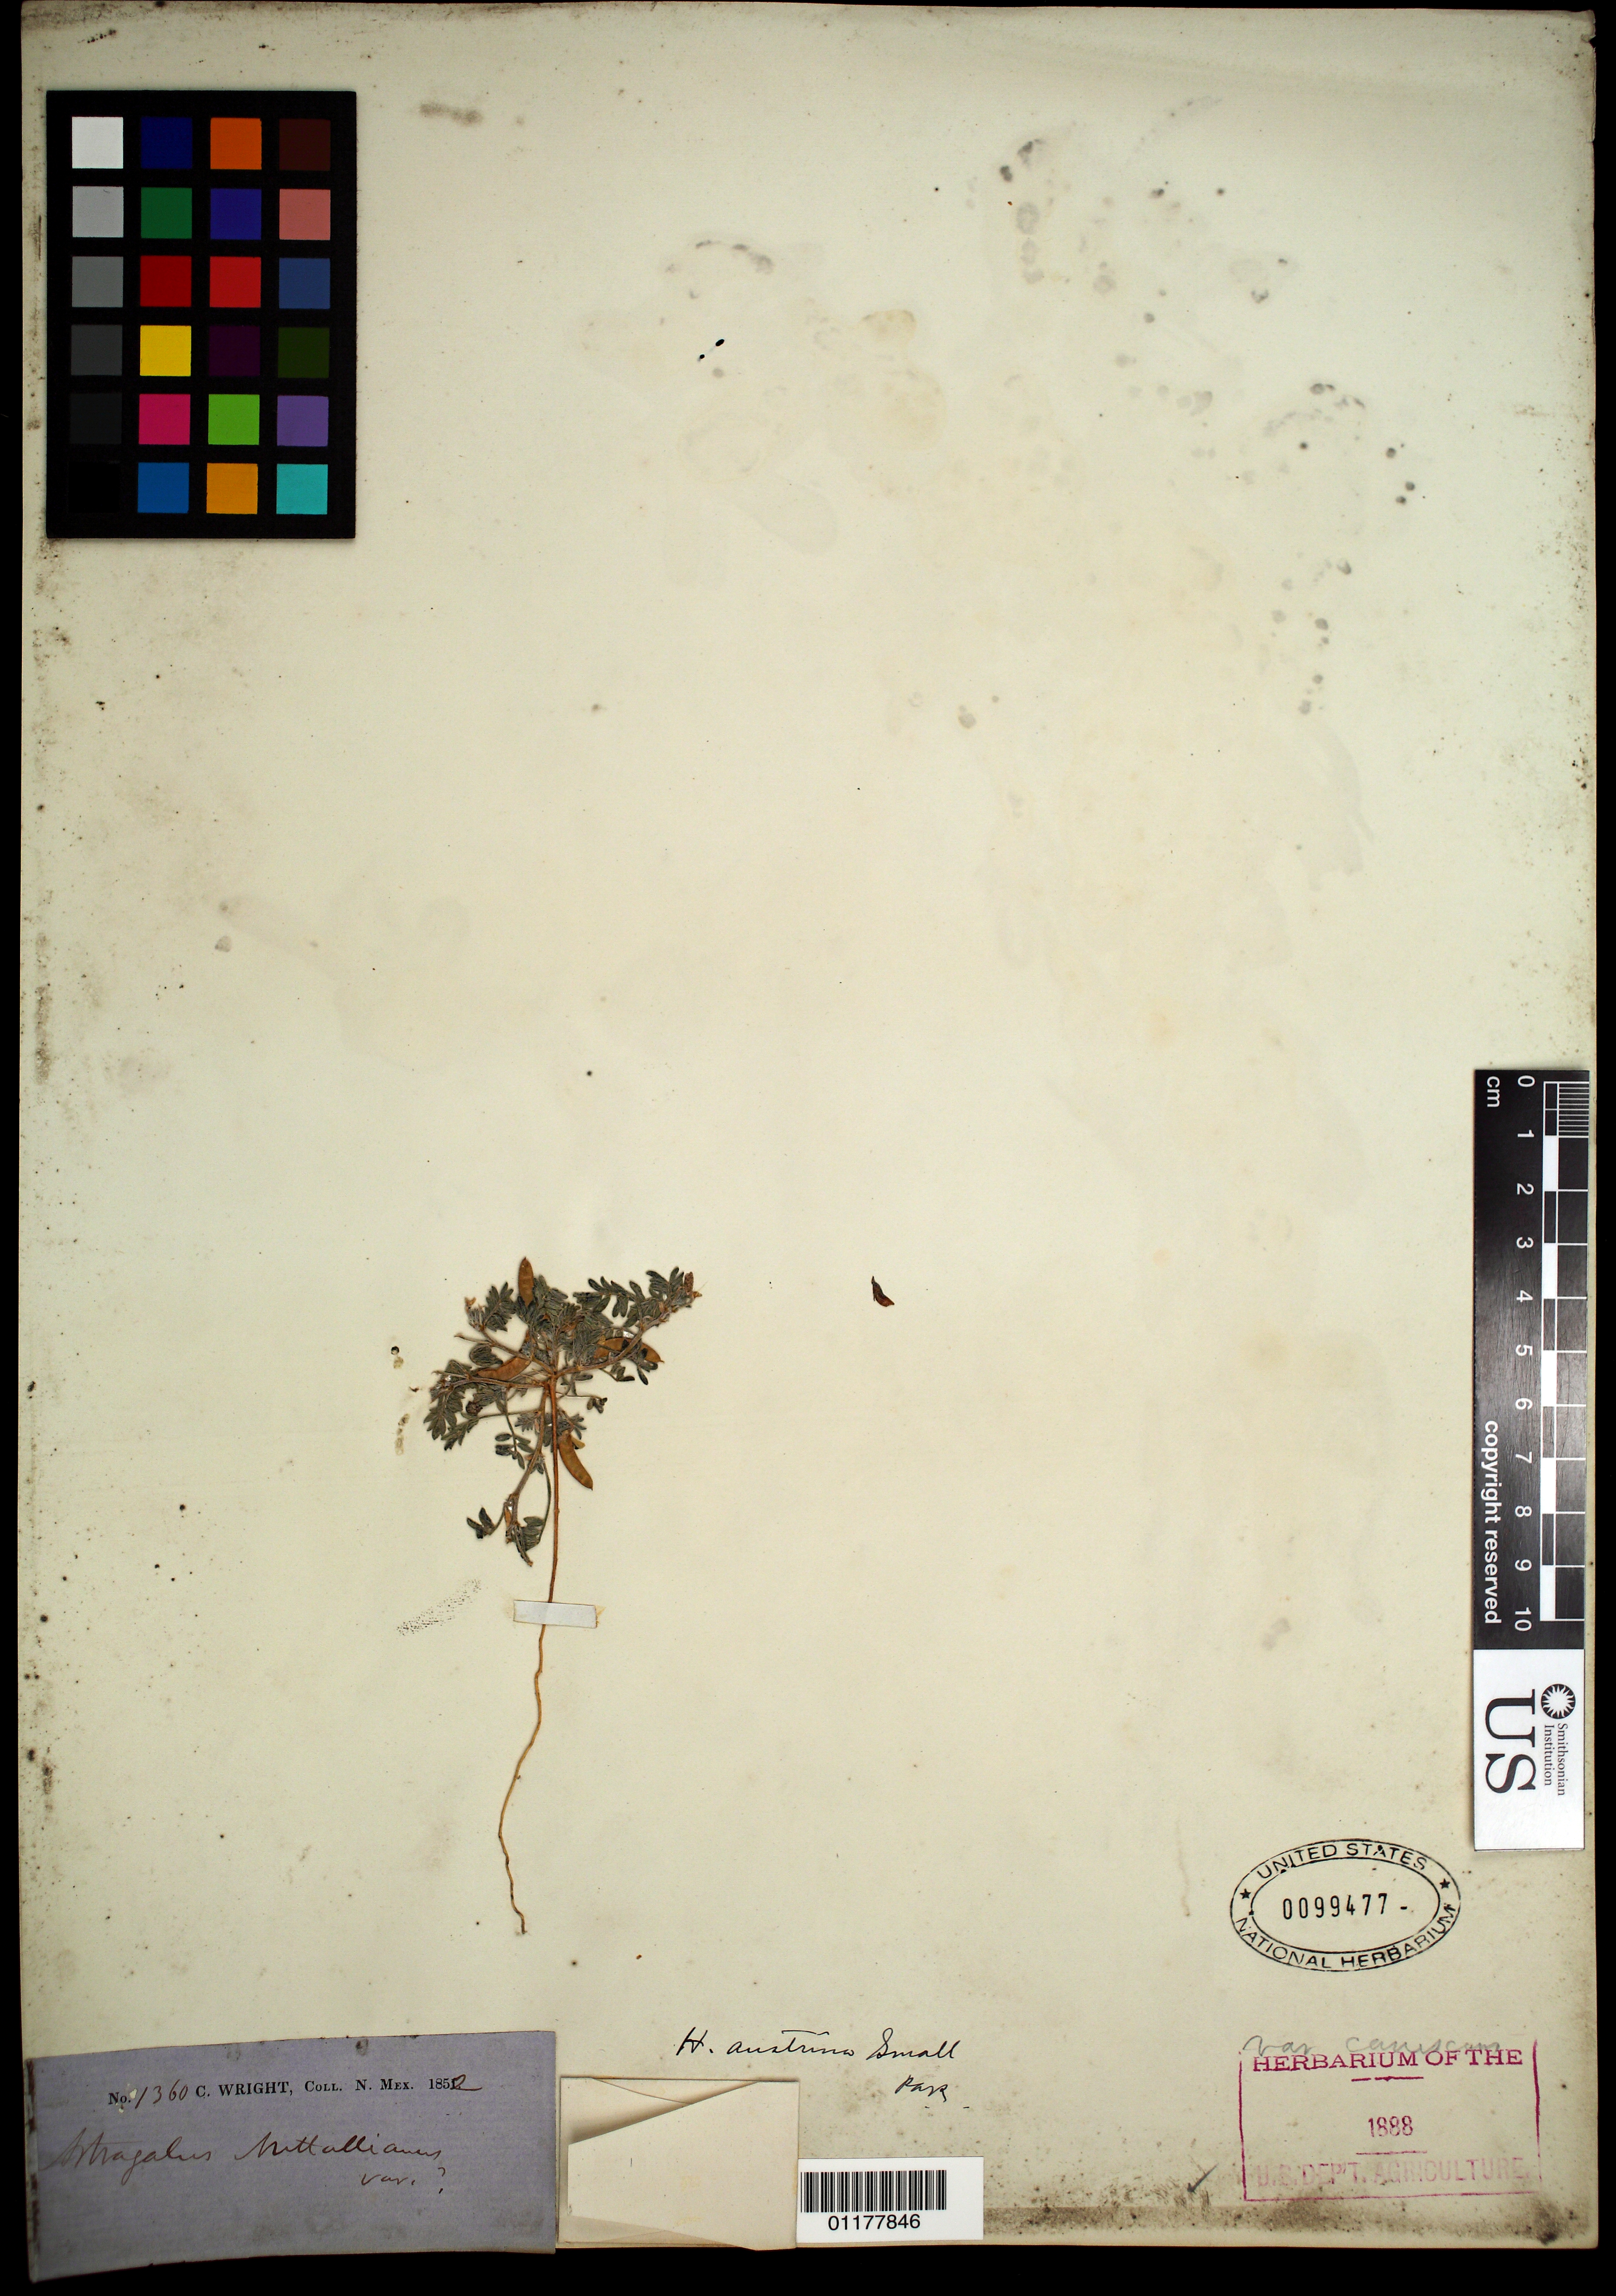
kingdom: Plantae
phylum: Tracheophyta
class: Magnoliopsida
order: Fabales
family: Fabaceae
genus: Astragalus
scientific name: Astragalus austrinus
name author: (Small) O.E. Schulz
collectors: C. Wright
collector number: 1360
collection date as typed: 1852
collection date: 1852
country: United States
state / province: New Mexico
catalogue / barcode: US 99477